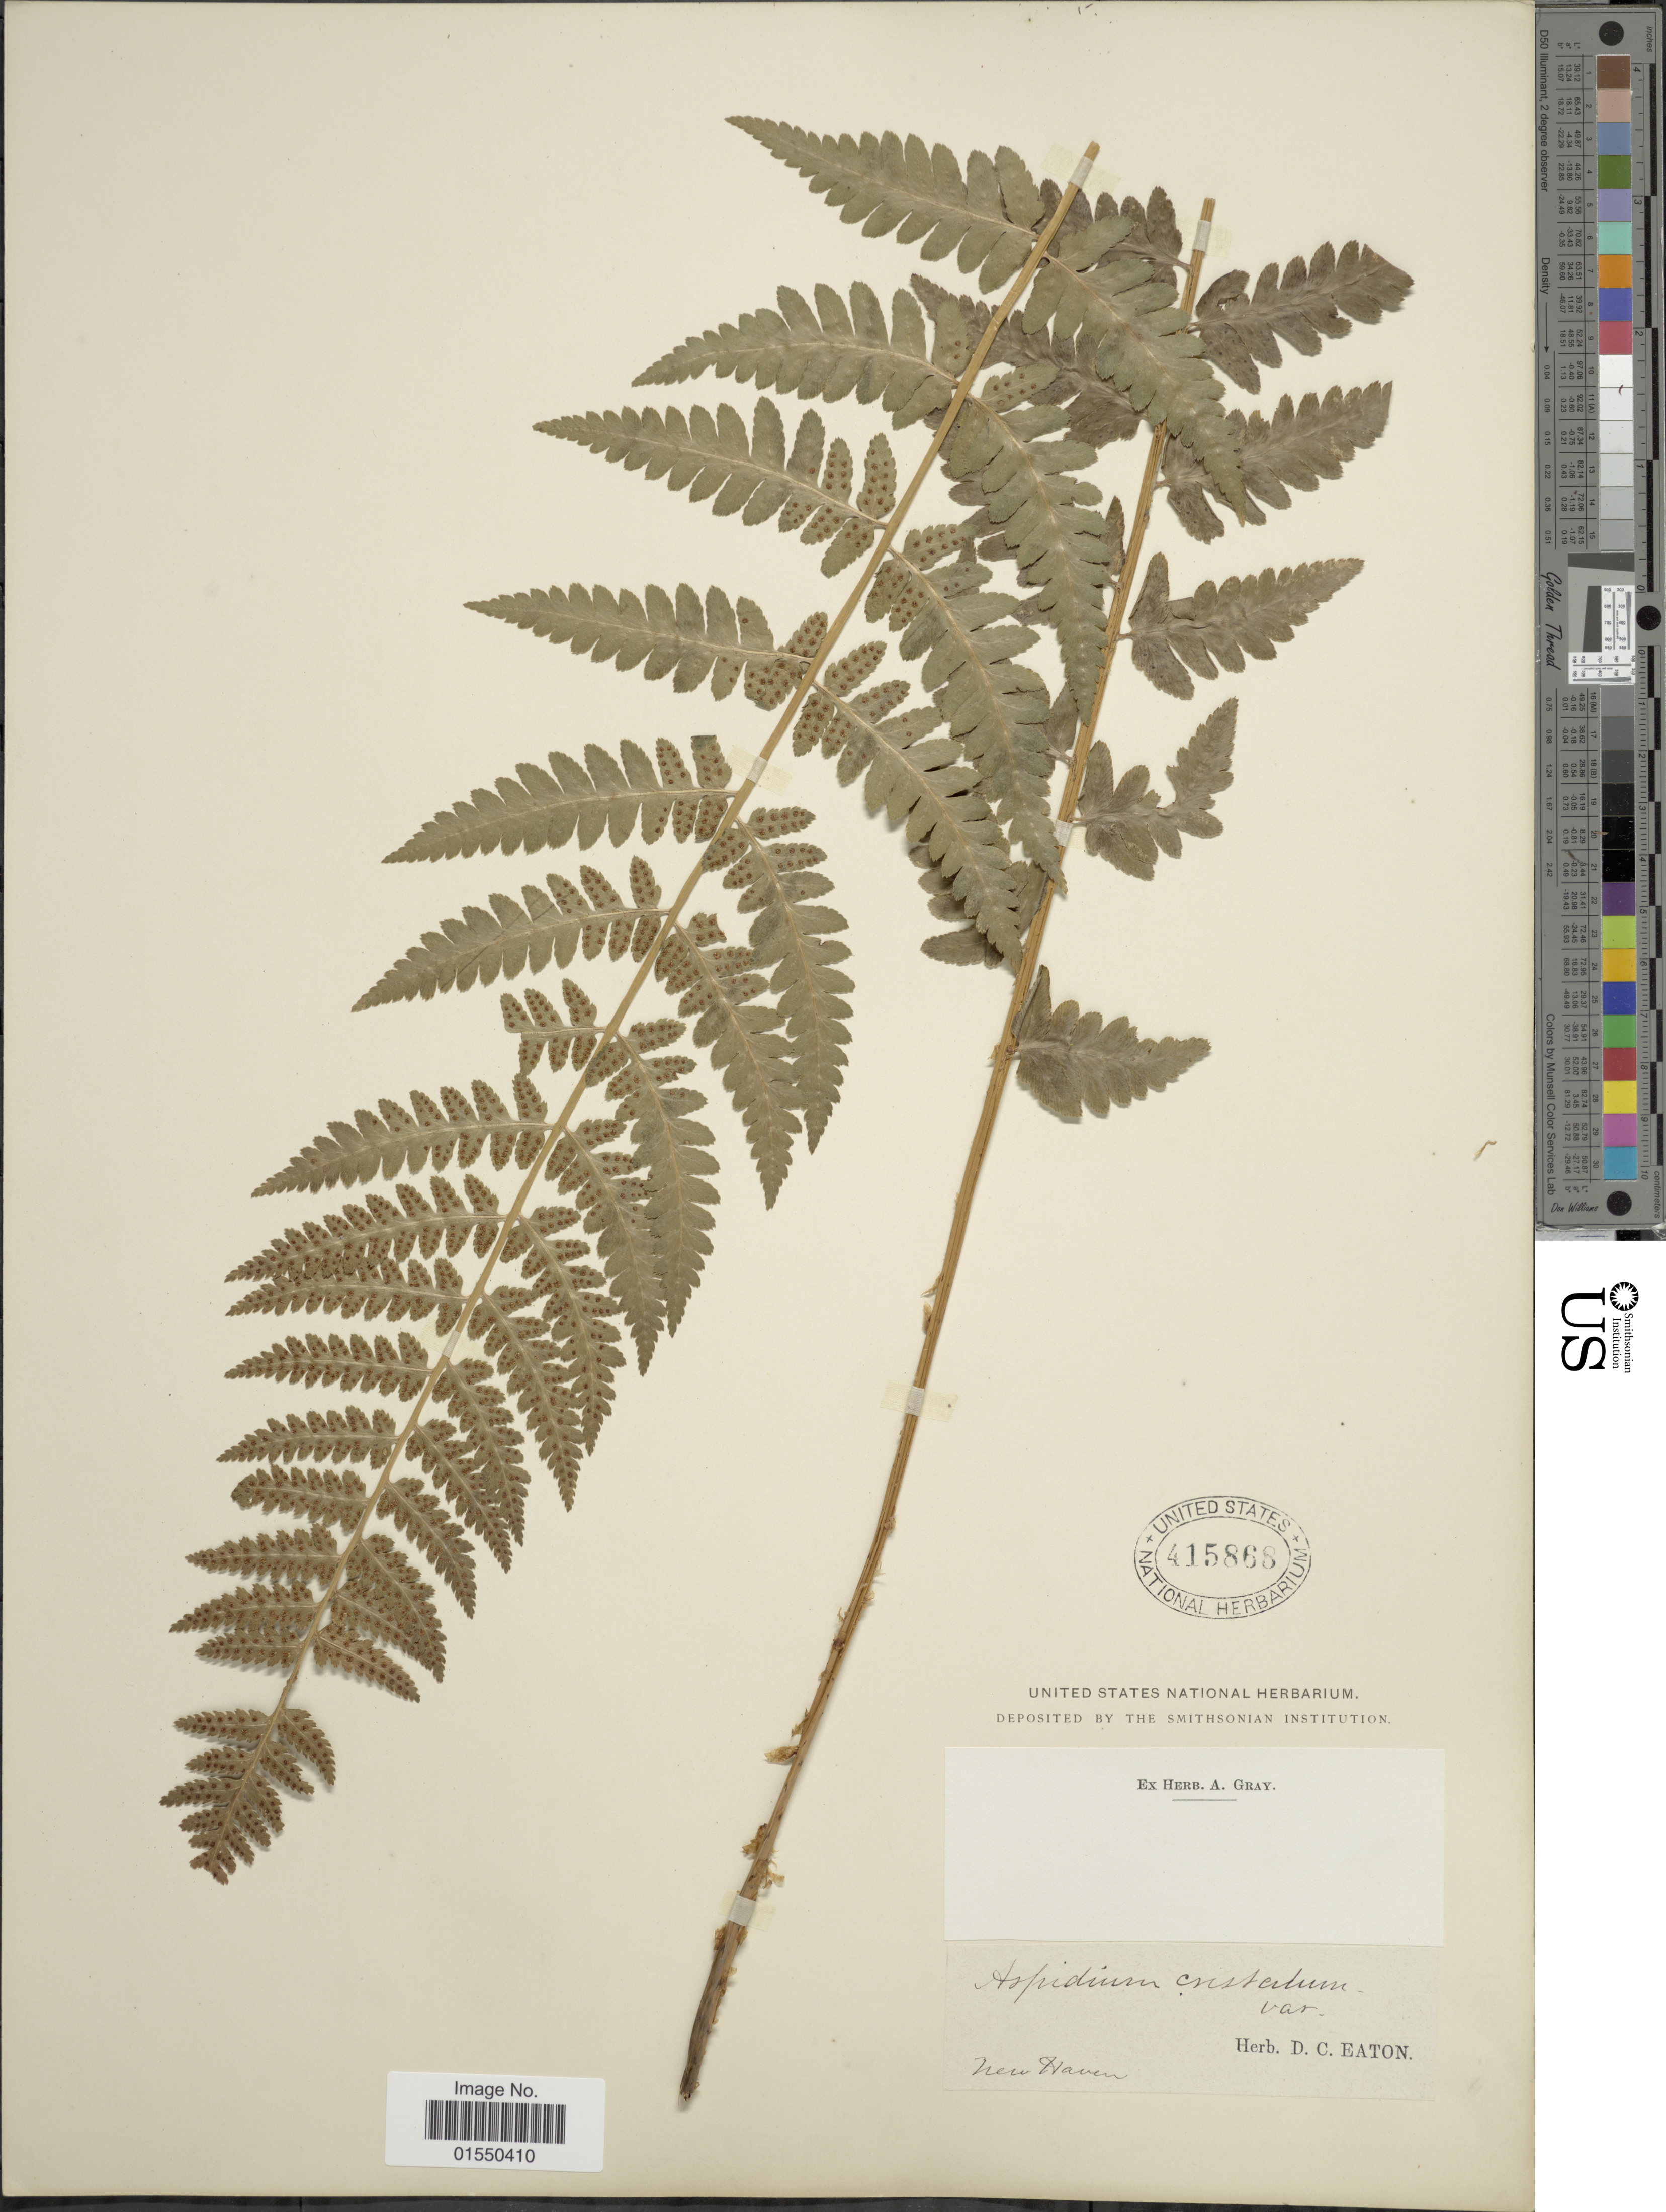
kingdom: Plantae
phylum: Tracheophyta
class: Polypodiopsida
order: Polypodiales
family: Dryopteridaceae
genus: Dryopteris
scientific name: Dryopteris cristata var. spinulosa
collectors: ex herb. D. C. Eaton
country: United States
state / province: Connecticut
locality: New Haven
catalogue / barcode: US 415868